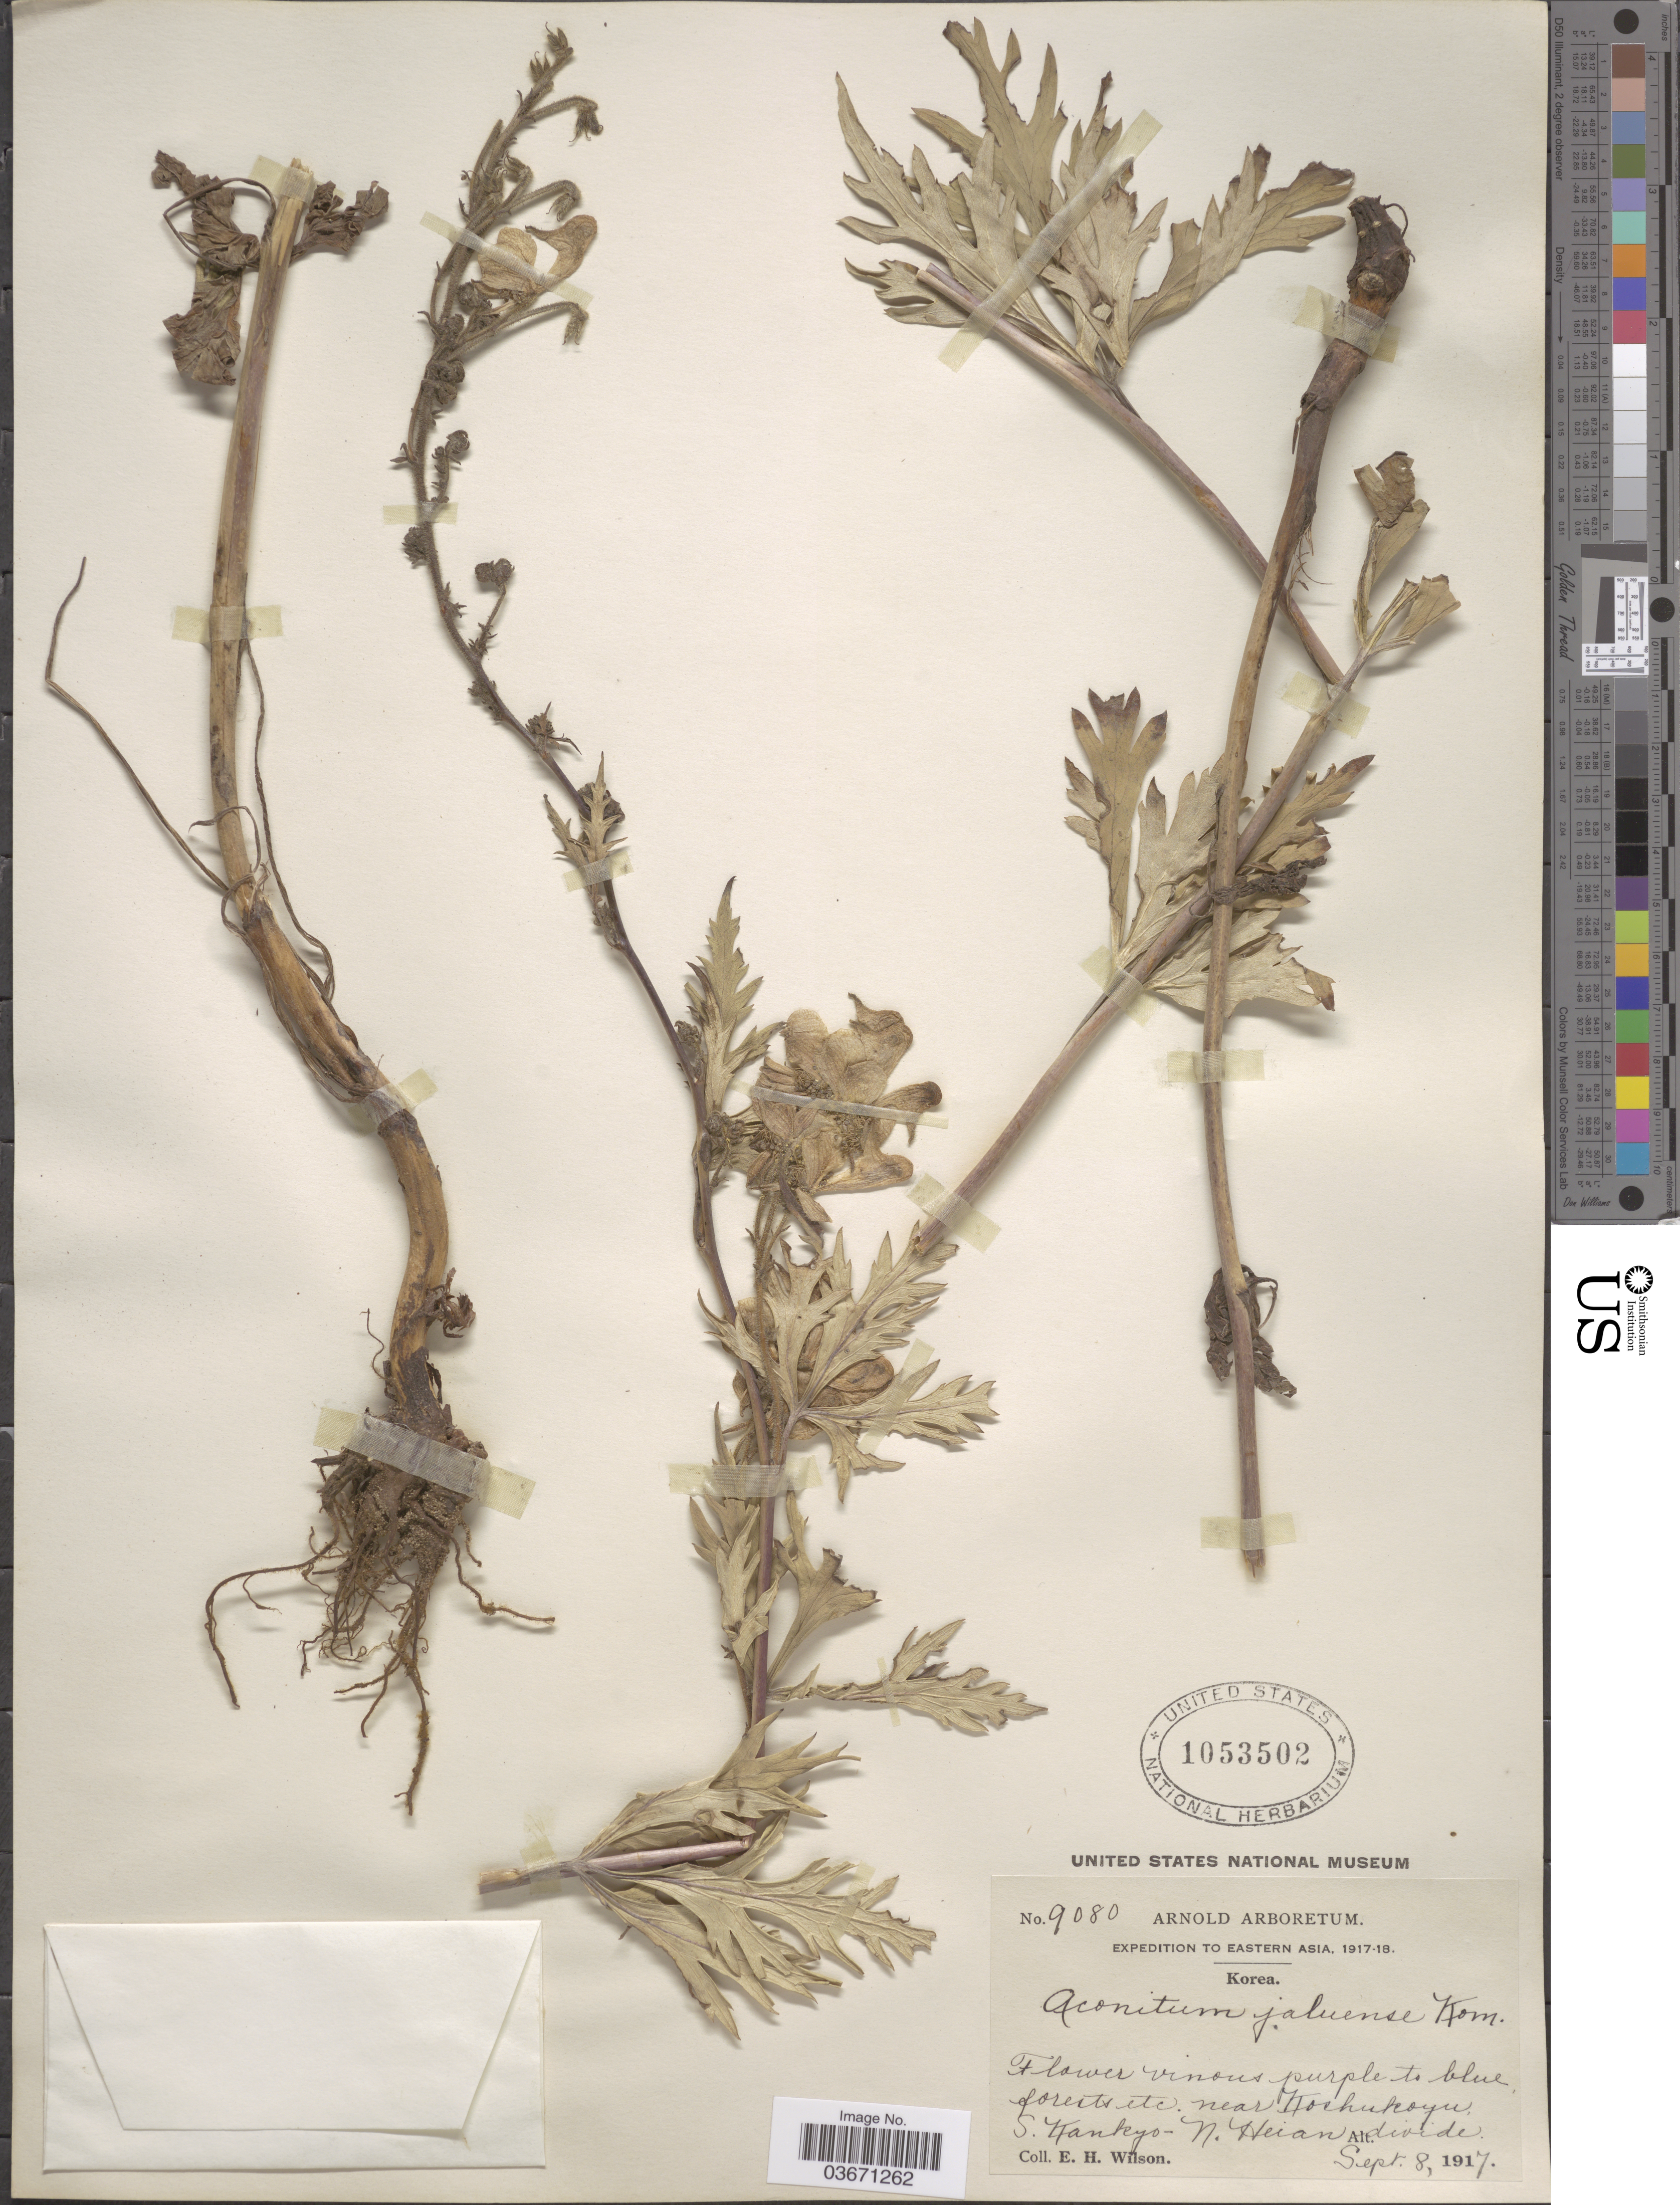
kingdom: Plantae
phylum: Tracheophyta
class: Magnoliopsida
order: Ranunculales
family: Ranunculaceae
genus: Aconitum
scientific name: Aconitum jaluense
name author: Kom.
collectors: E. Wilson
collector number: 9080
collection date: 1917-09-08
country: North Korea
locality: Eastern Asia. Near Koshukoyu. S. Kankyo - N. Heian divide.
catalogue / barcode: US 1053502